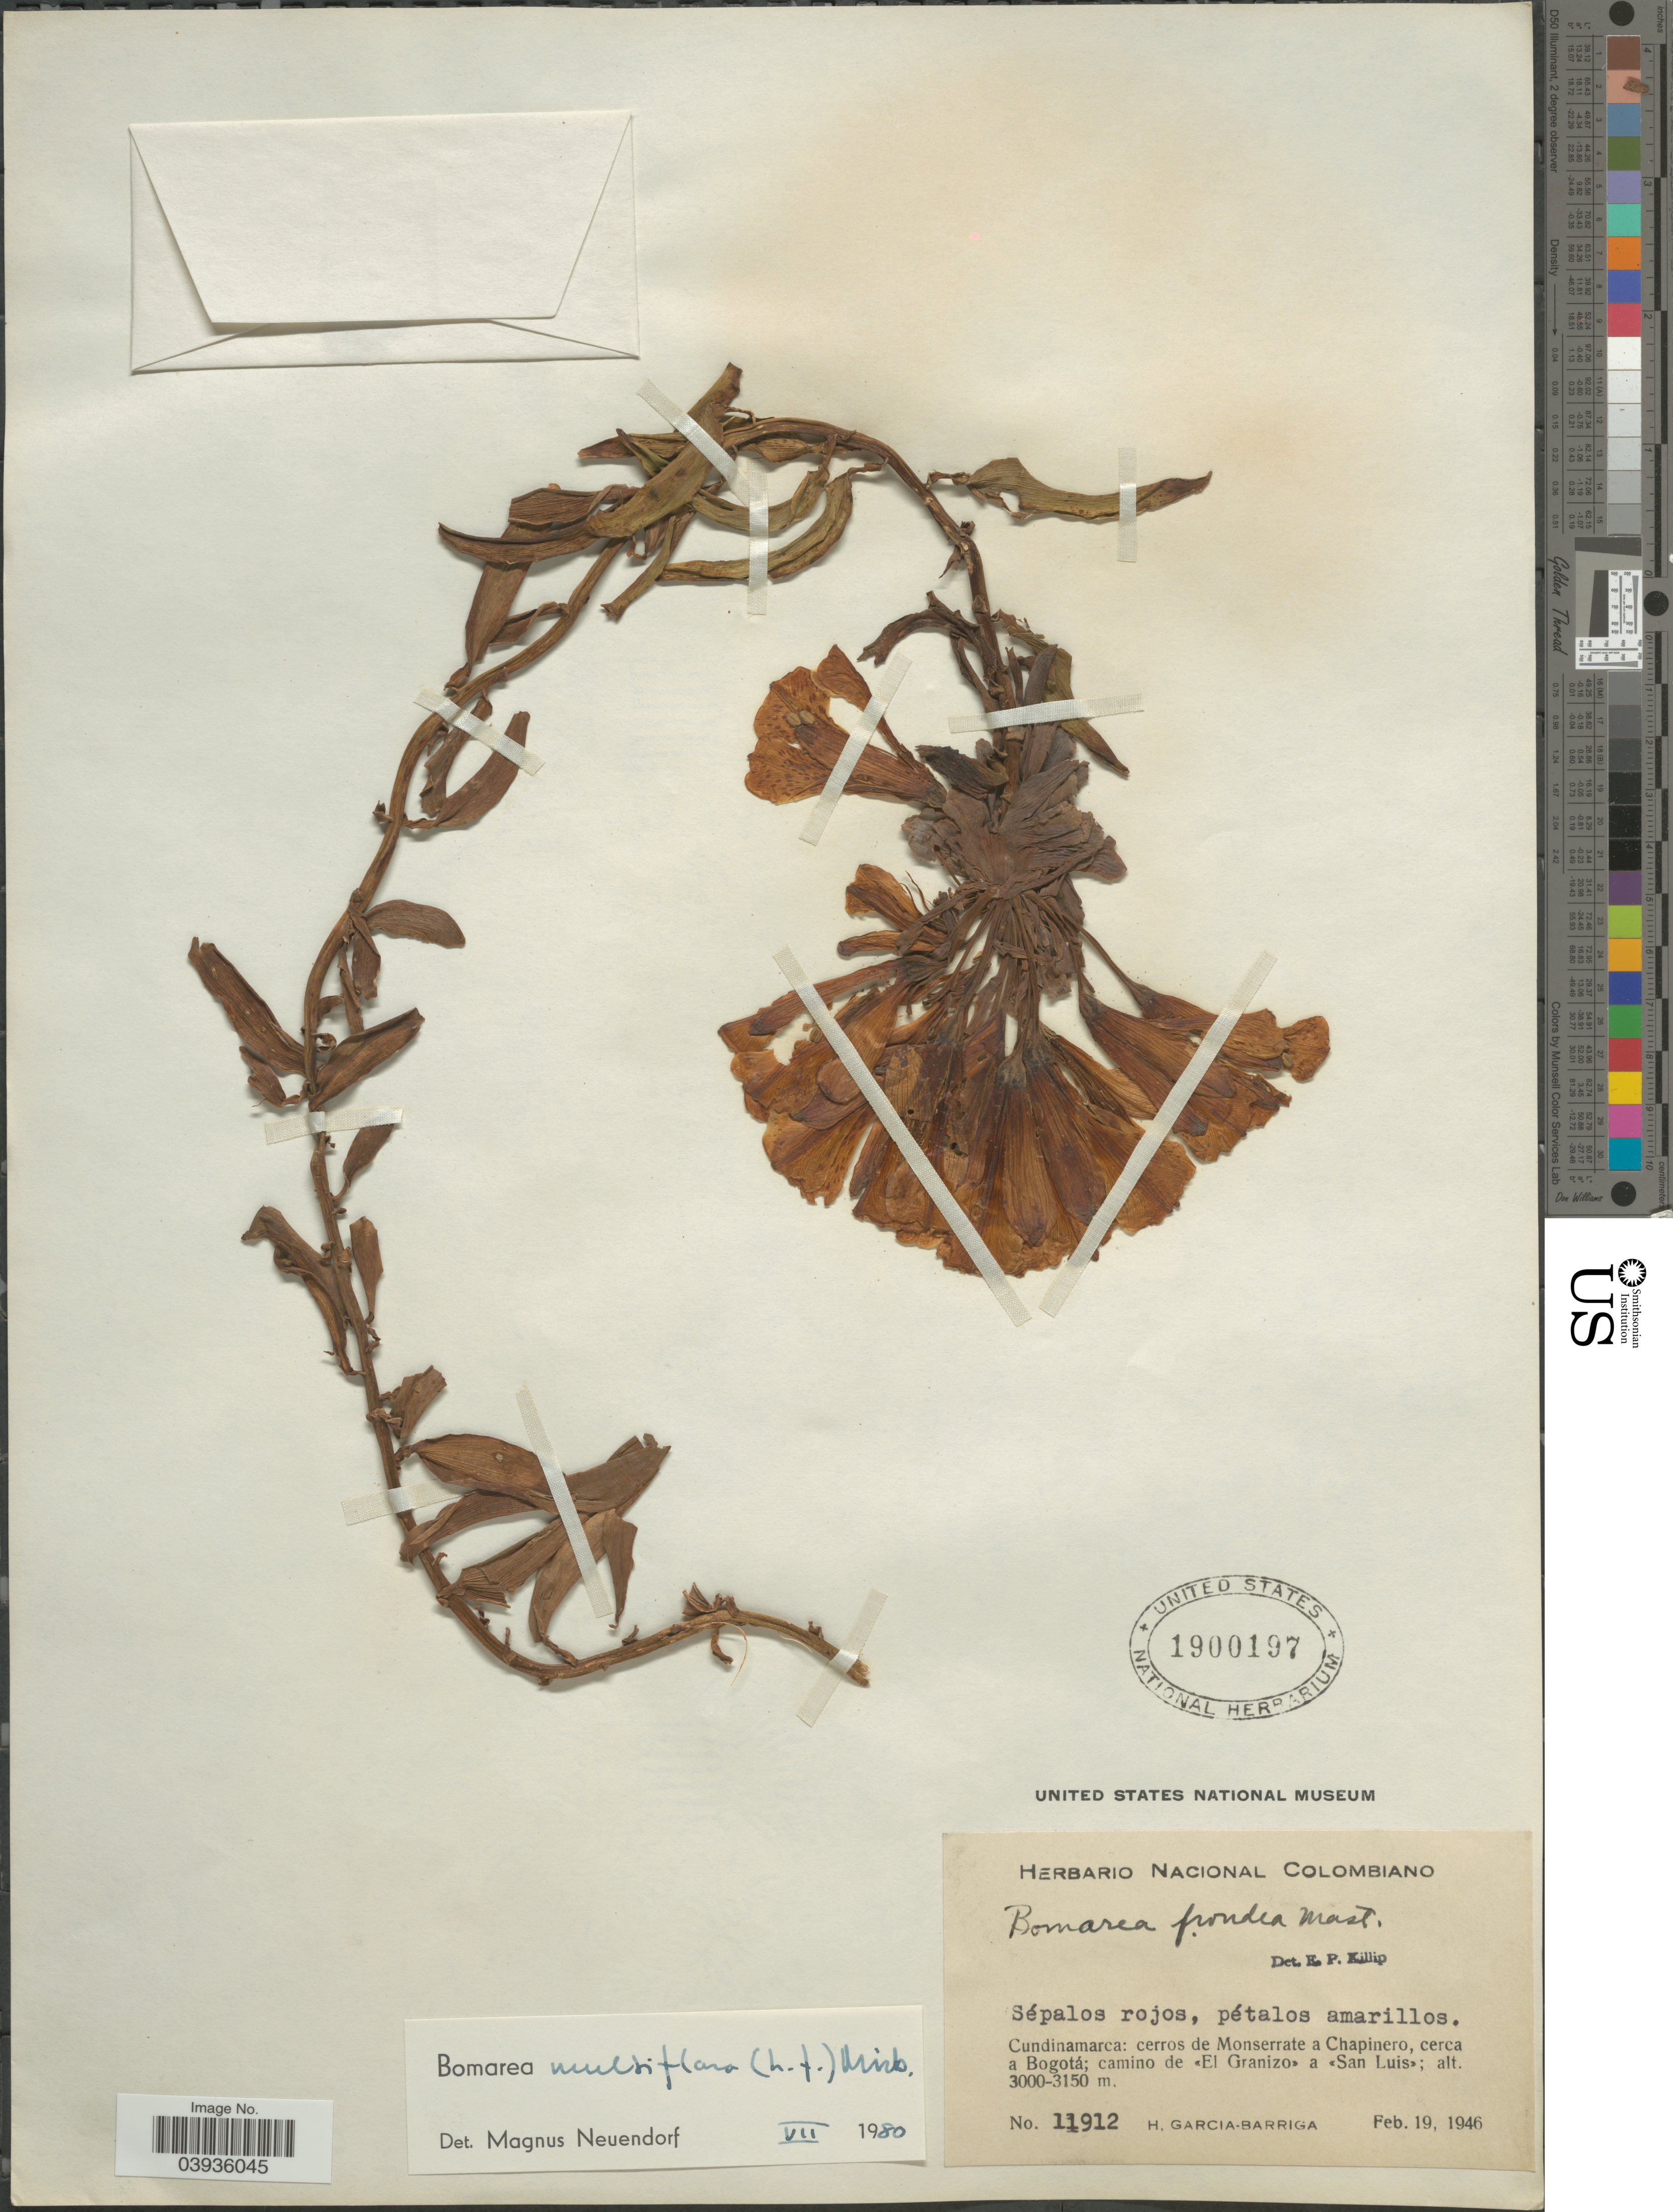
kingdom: Plantae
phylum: Tracheophyta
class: Liliopsida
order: Liliales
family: Alstroemeriaceae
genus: Bomarea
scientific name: Bomarea multiflora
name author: (L. f.) Mirb.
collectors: H. García Barriga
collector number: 11912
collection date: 1946-02-19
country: Colombia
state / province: Cundinamarca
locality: Cerros de Monserrate a Chapinero, cerca a Bogotá; camino de «El Granizo» a «San Luis».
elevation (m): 3000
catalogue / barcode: US 1900197